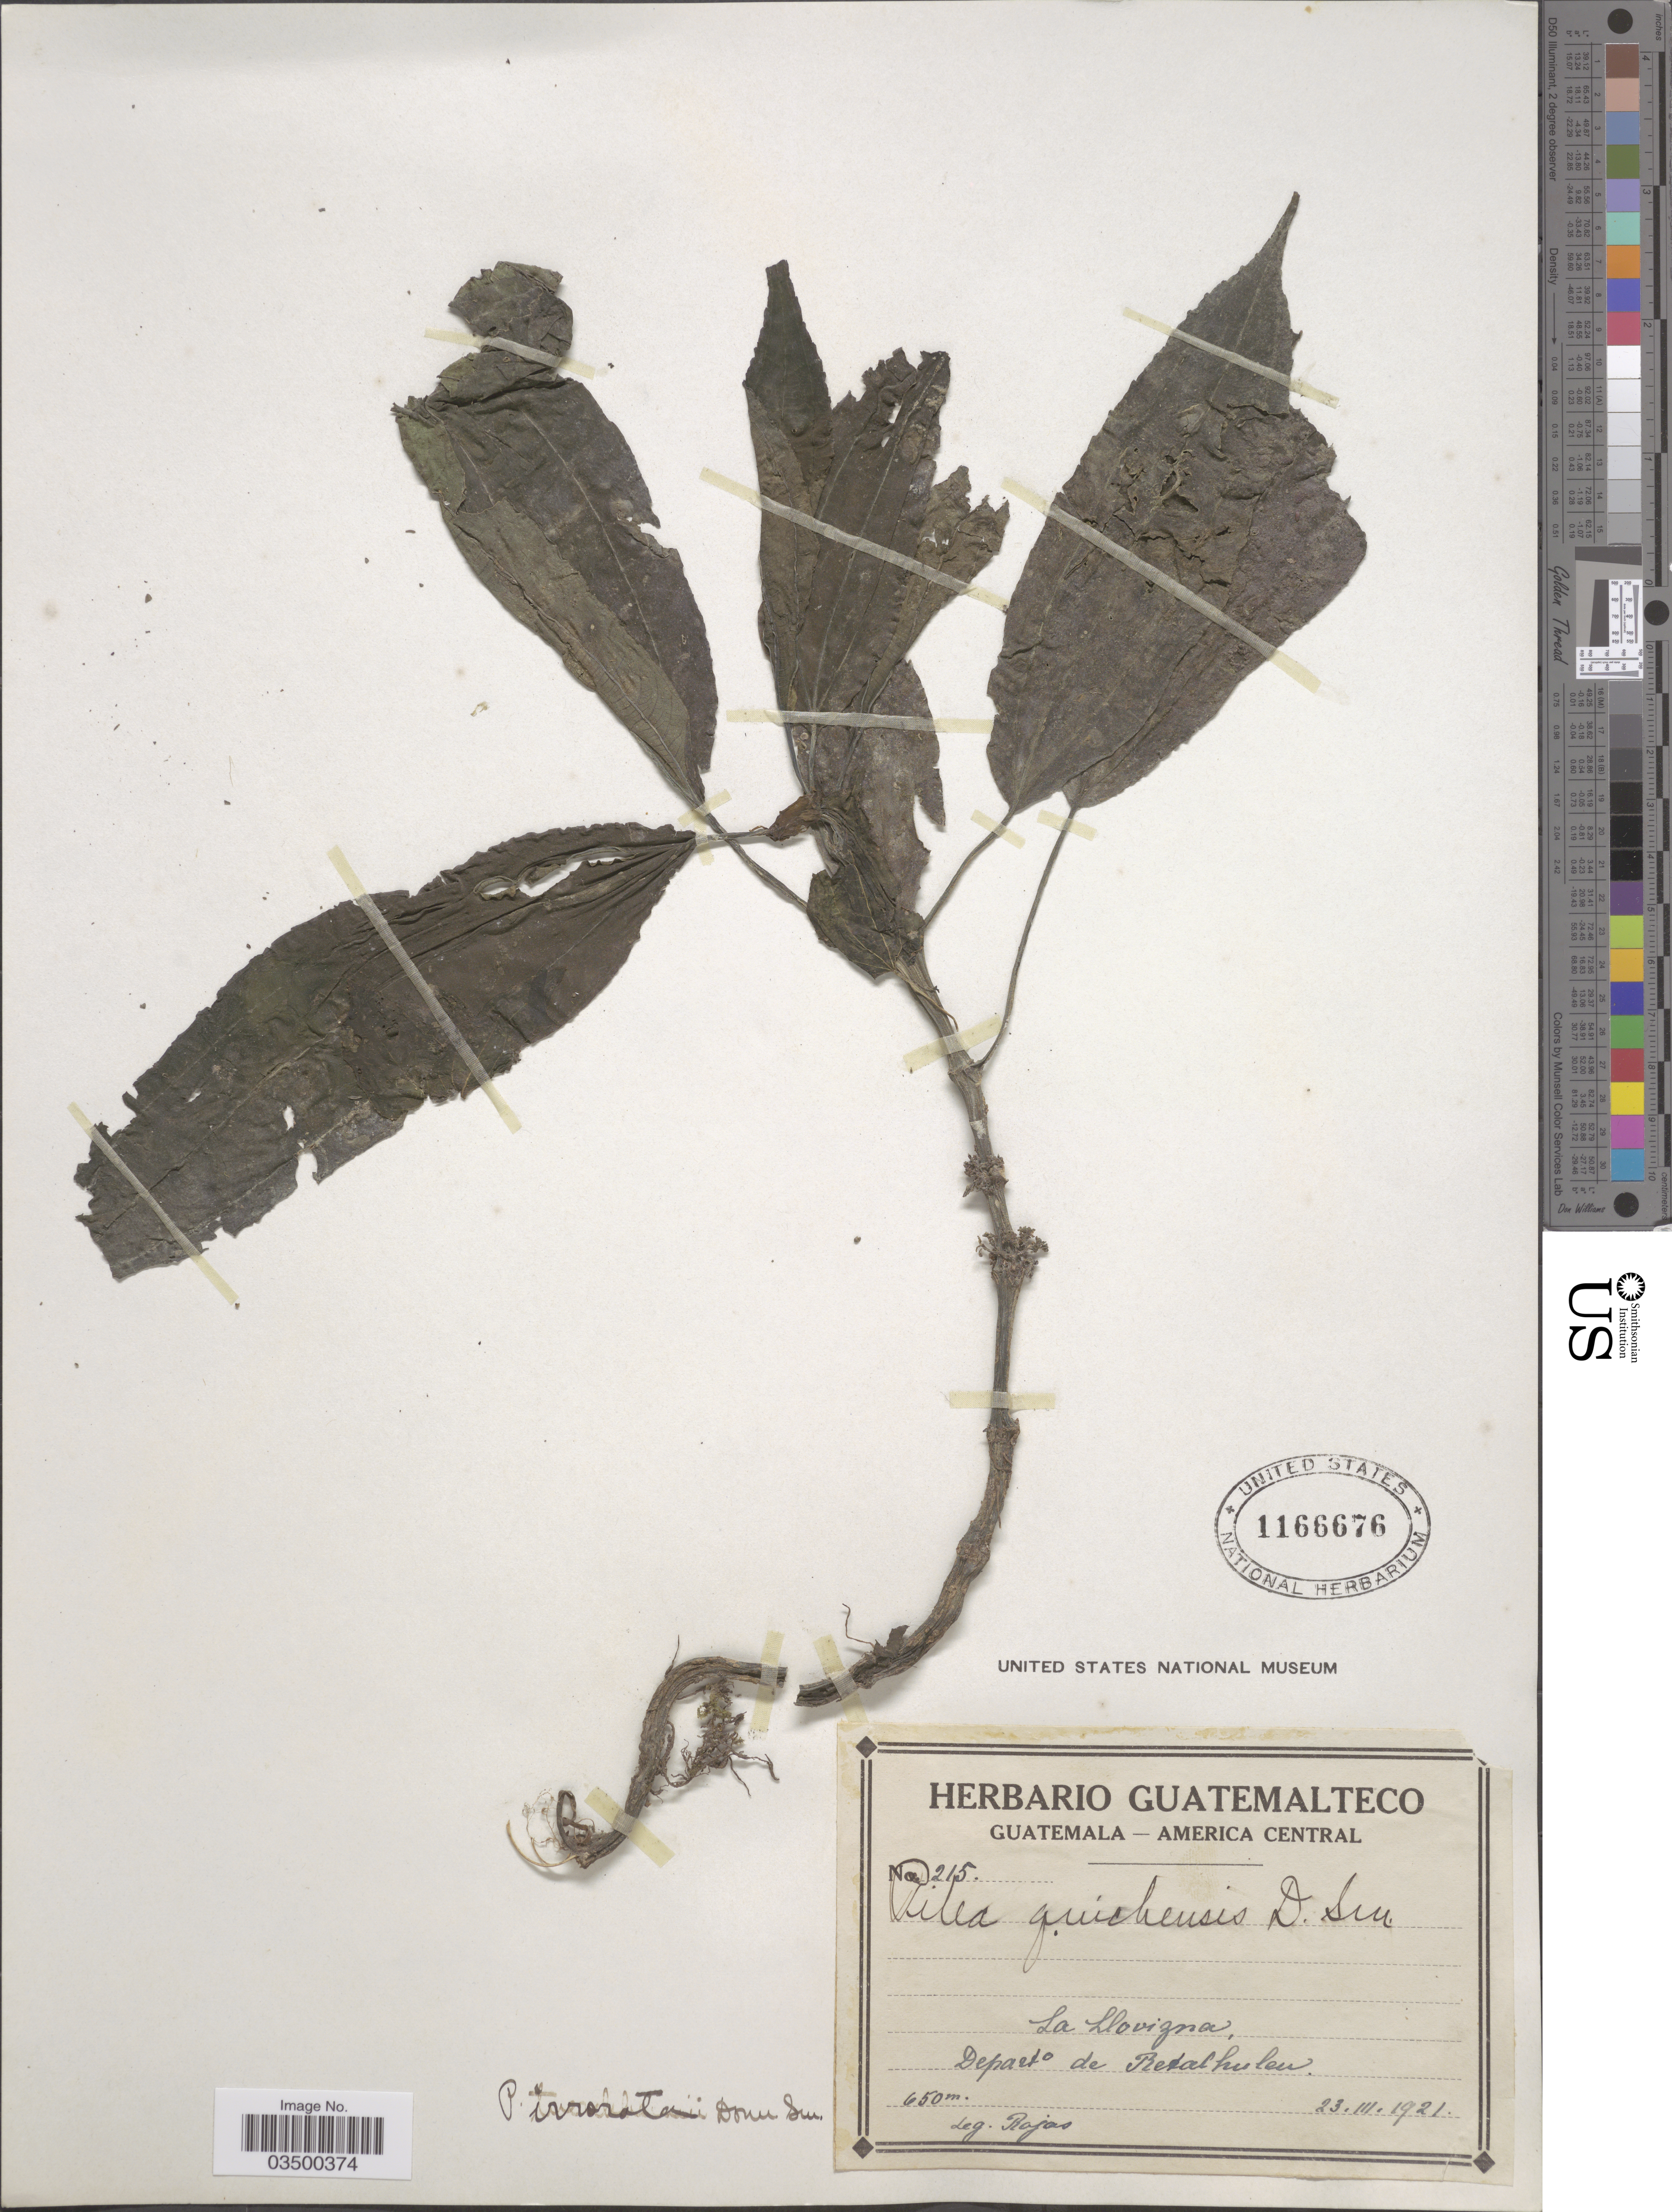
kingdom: Plantae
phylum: Tracheophyta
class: Magnoliopsida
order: Rosales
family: Urticaceae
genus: Pilea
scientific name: Pilea irrorata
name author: Donn. Sm.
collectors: Rojas, --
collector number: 215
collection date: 1921-03-23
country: Guatemala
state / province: Retalhuleu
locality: La Llovizna. Departo de Retalhuleu.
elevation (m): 650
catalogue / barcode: US 1166676